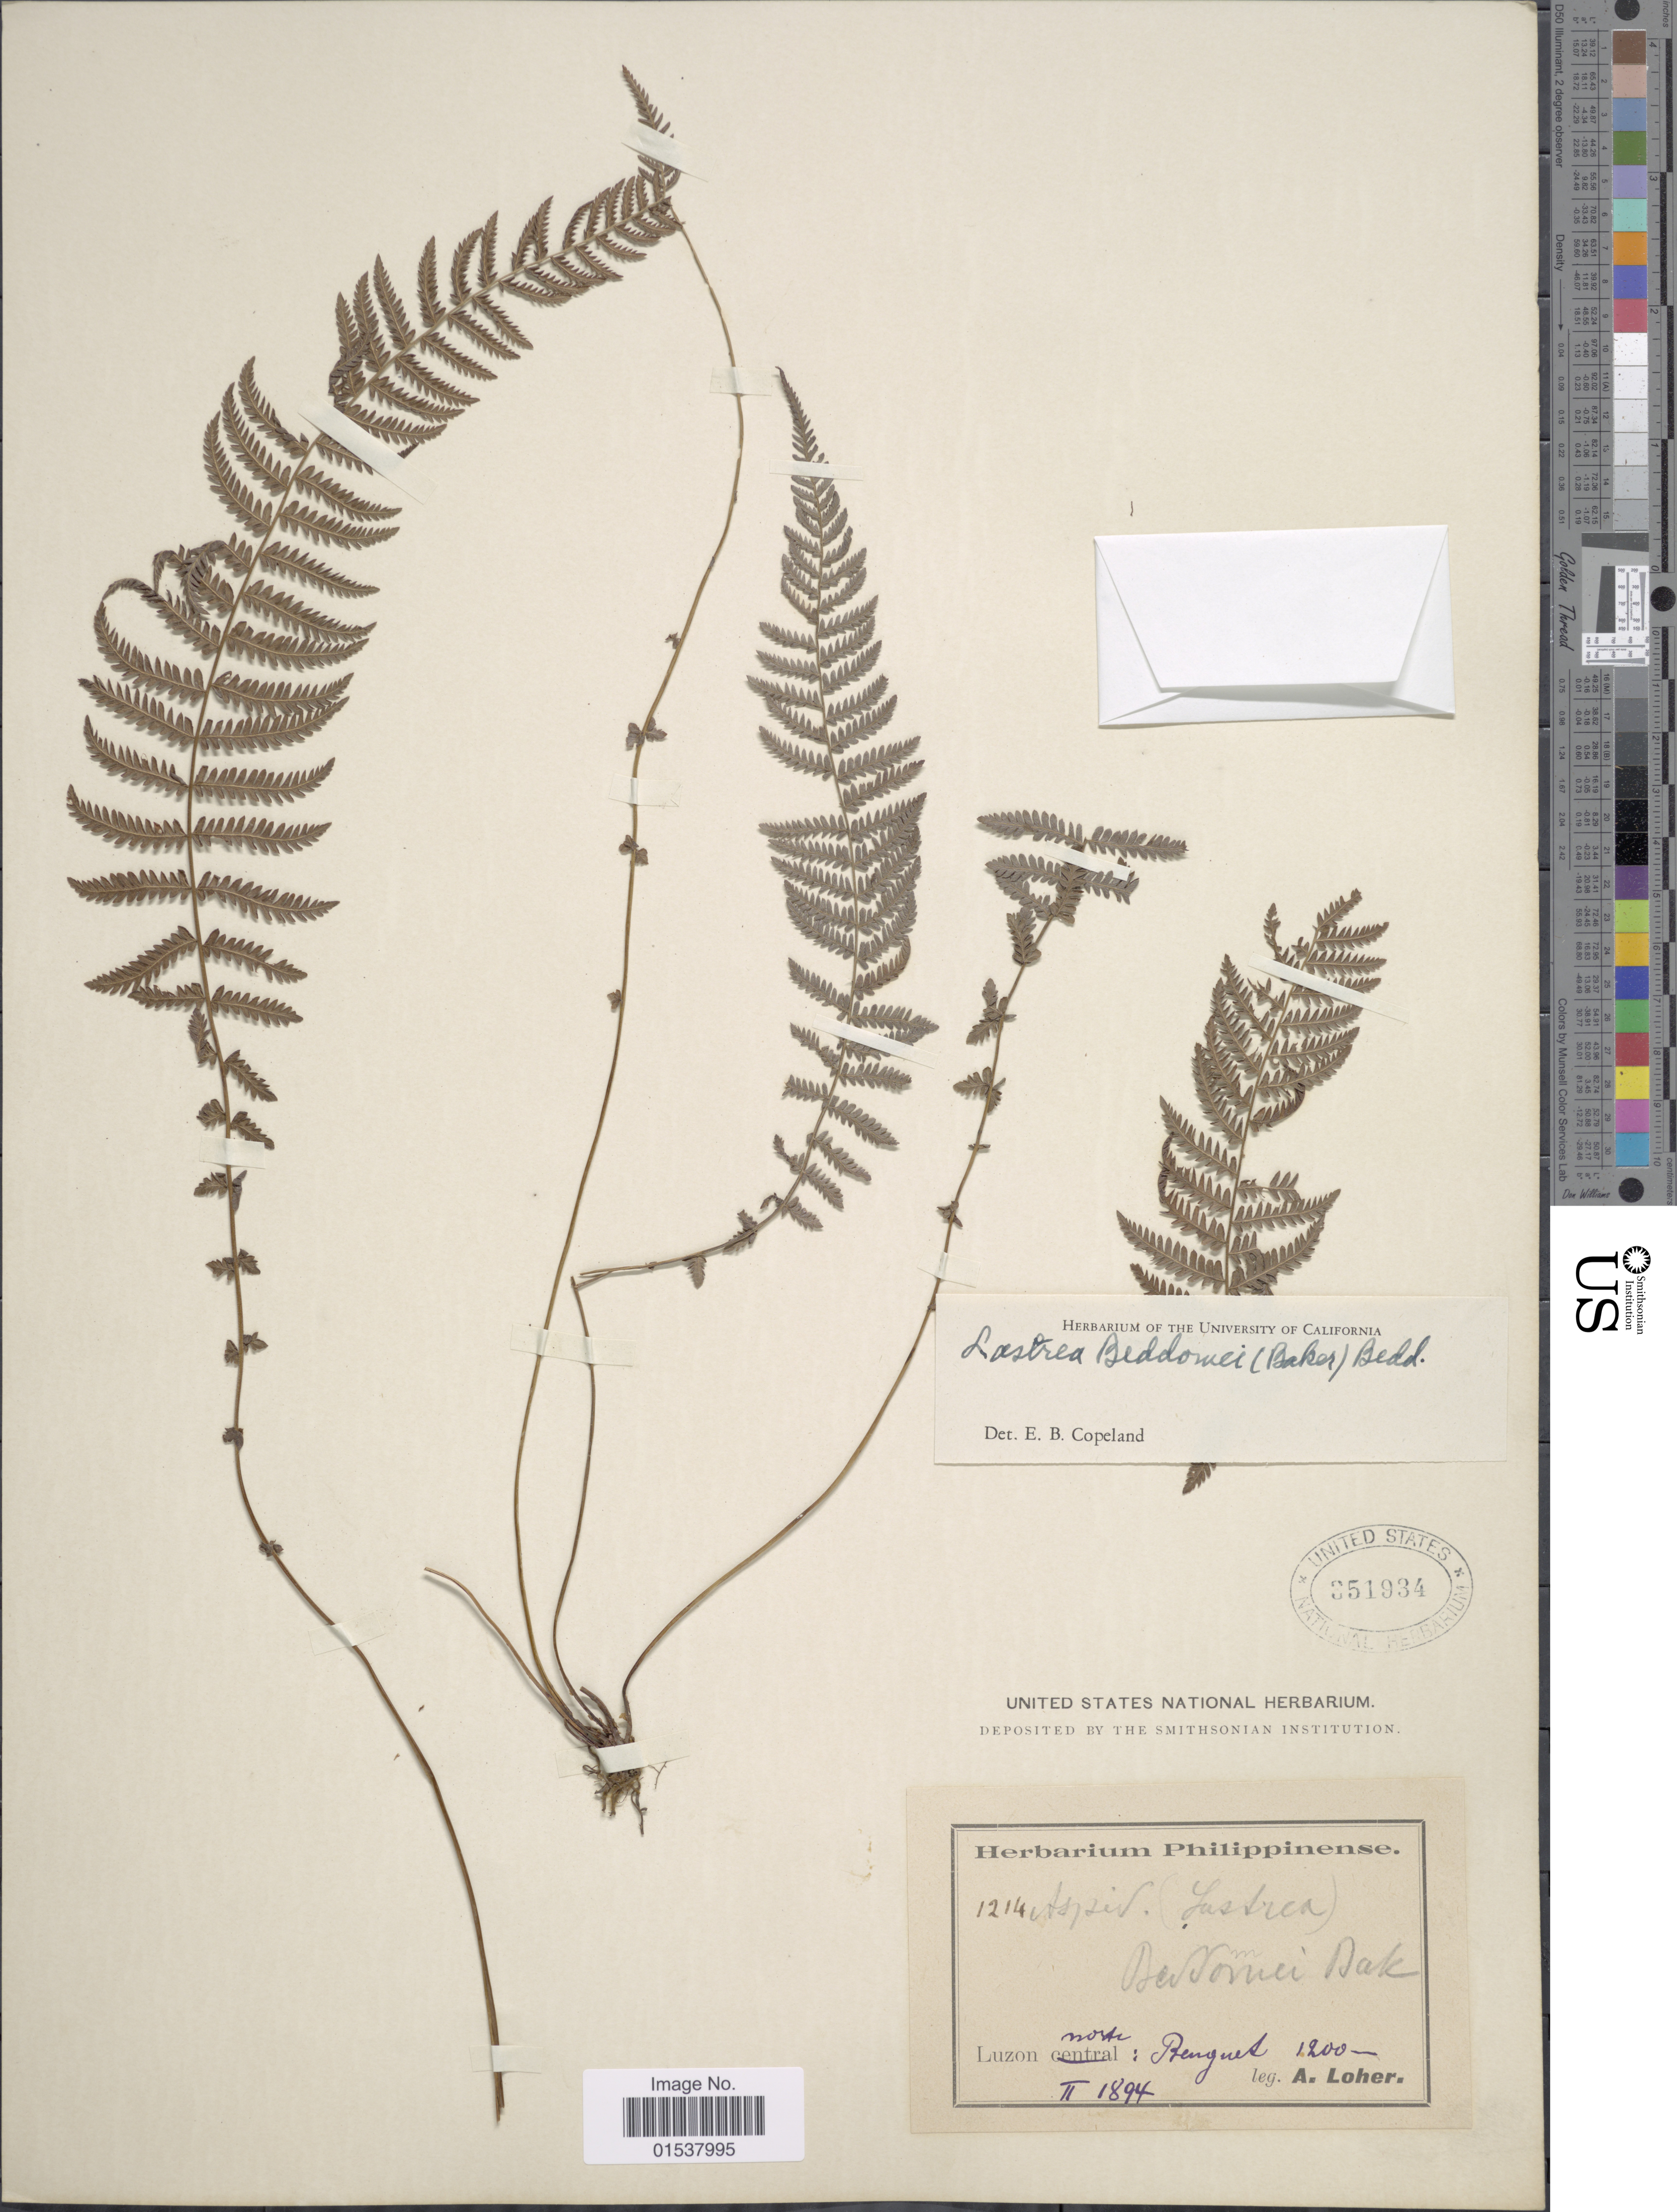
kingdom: Plantae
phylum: Tracheophyta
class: Polypodiopsida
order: Polypodiales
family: Thelypteridaceae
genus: Parathelypteris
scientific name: Parathelypteris beddomei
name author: (Baker) Ching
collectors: A. Loher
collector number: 1214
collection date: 1894-02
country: Philippines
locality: Luzon norte, Benguet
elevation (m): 1200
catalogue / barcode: US 351934